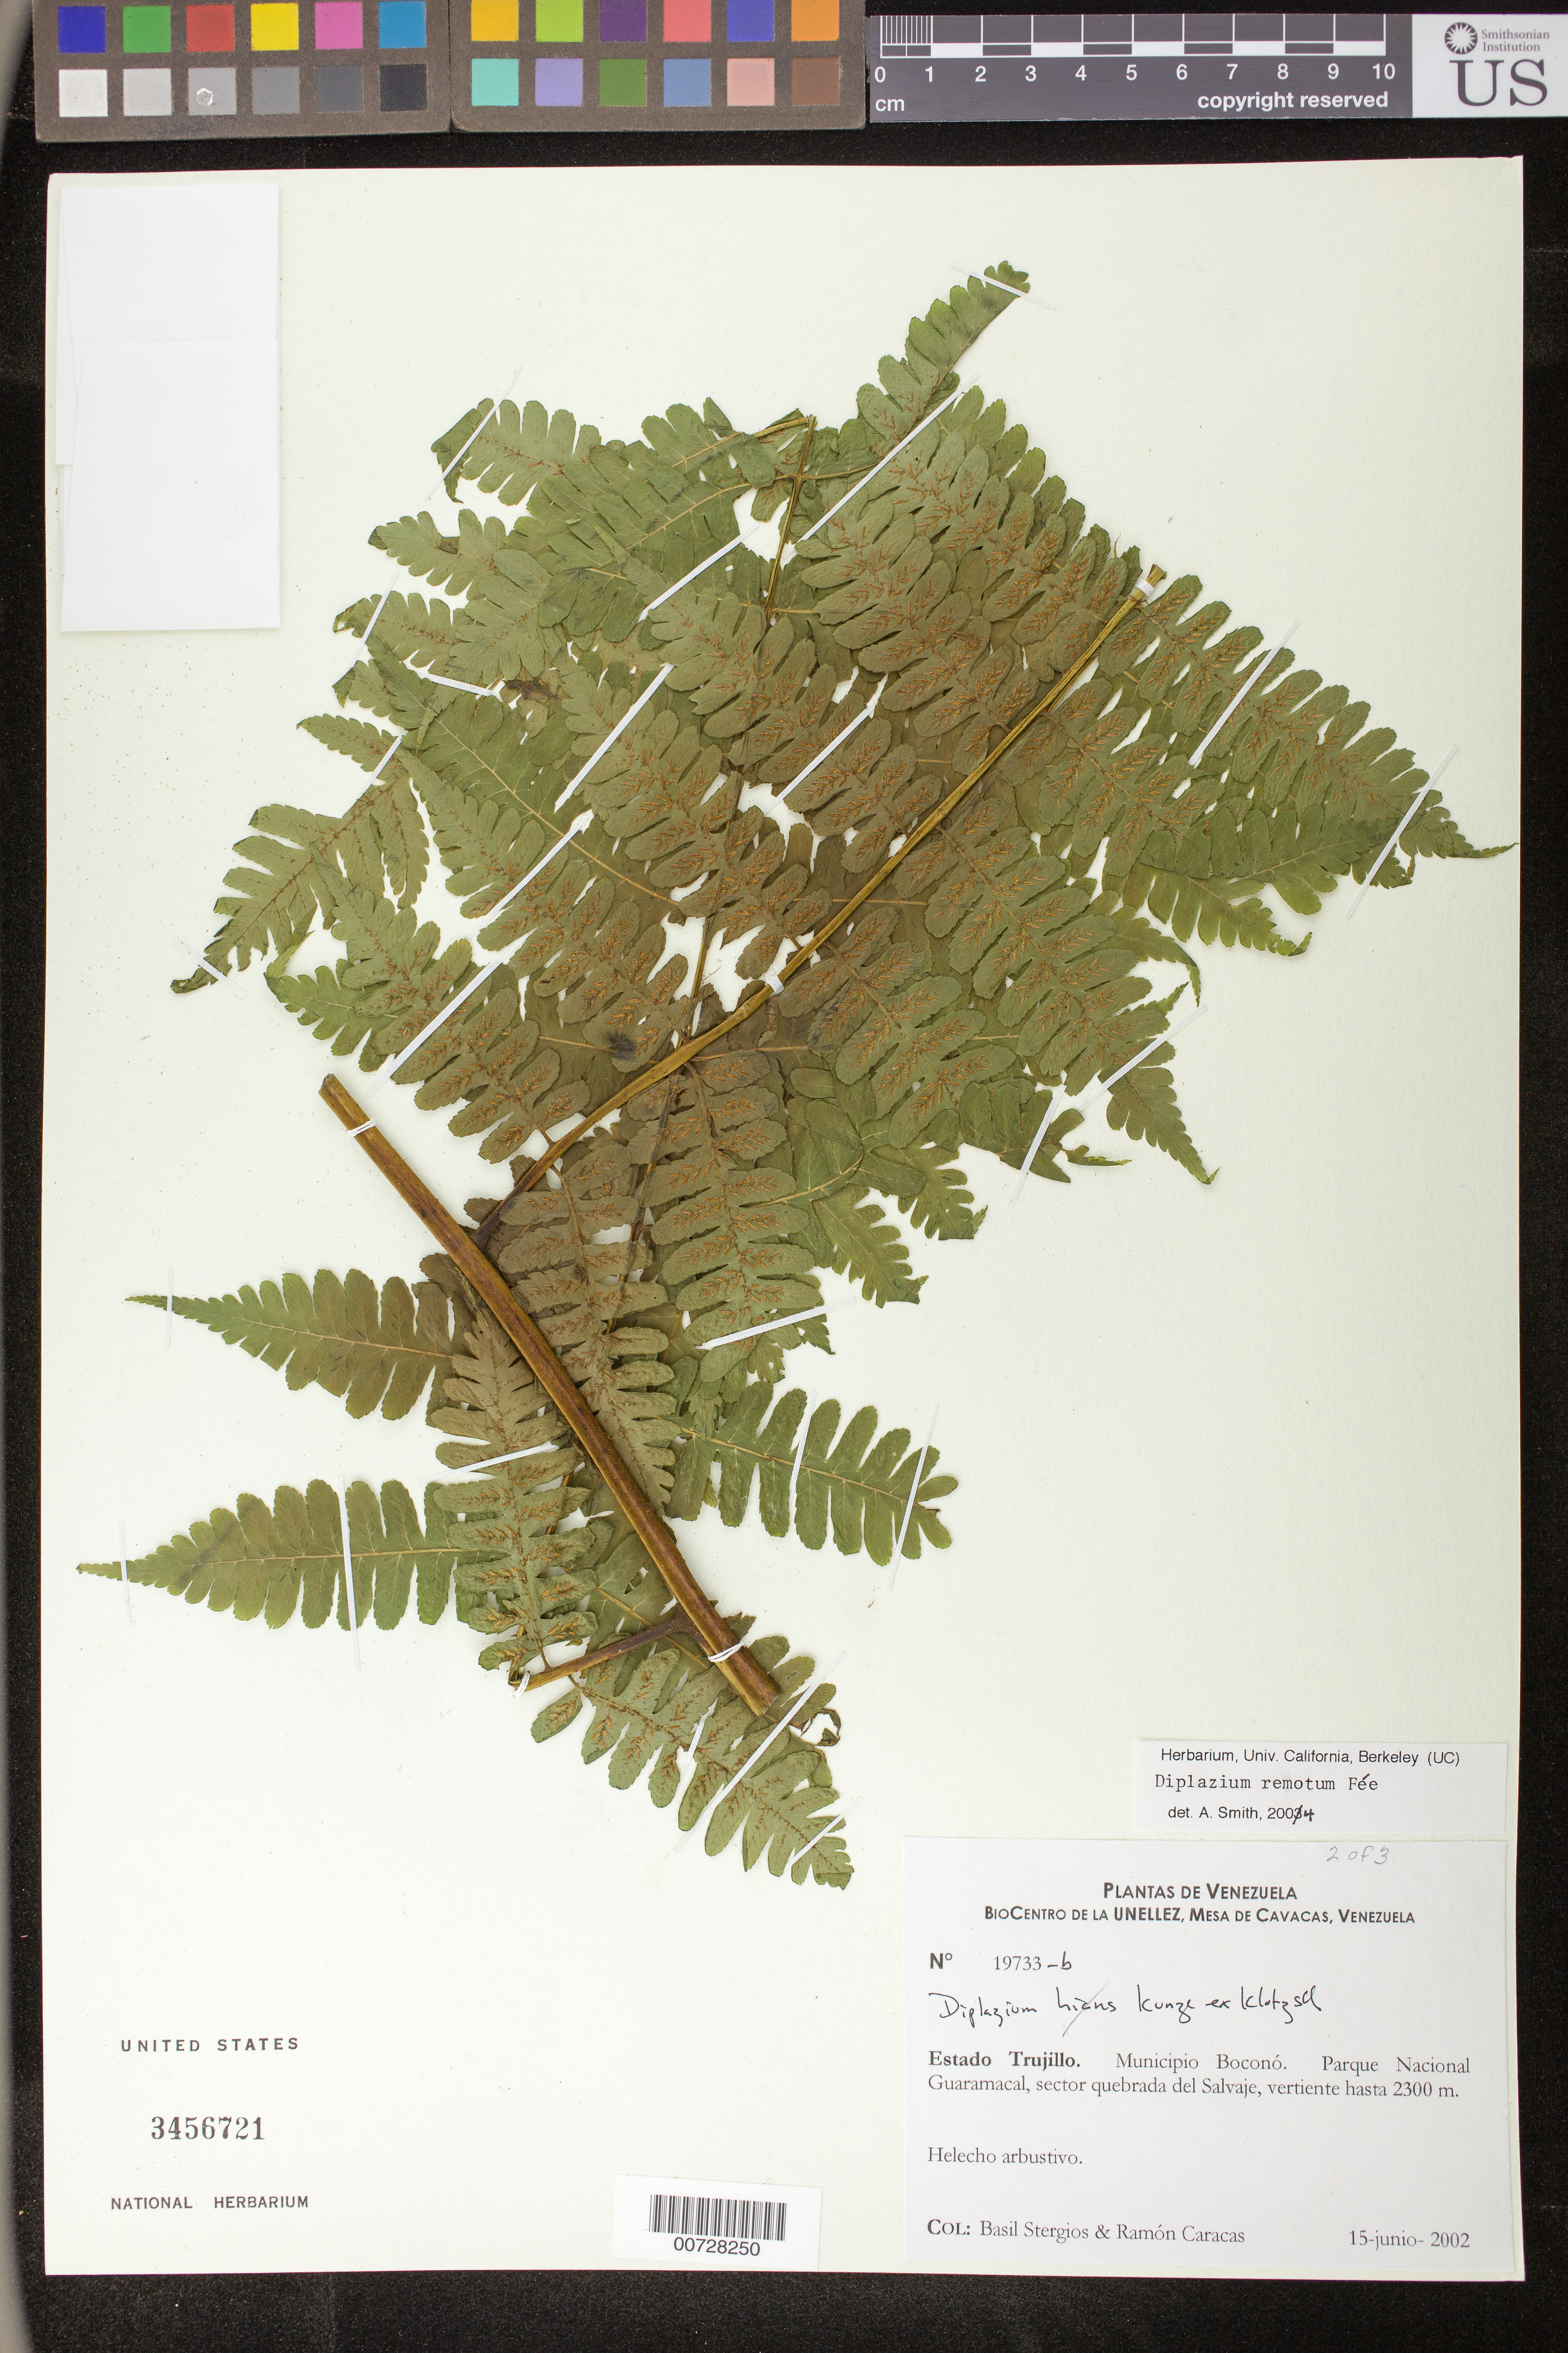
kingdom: Plantae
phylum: Tracheophyta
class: Polypodiopsida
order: Polypodiales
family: Athyriaceae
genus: Diplazium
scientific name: Diplazium hians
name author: Kunze ex Klotzsch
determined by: Dorr, L. J., (BOT), Smithsonian Institution - National Museum of Natural History (UNITED STATES)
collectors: B. G. Stergios & R. Caracas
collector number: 19733B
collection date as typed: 15 Jun 2002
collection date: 2002-06-15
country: Venezuela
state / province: Trujillo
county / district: Boconó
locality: Parque Nacional Guaramacal, sector quebrada del Salvaje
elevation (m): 2300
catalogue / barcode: US 3456721